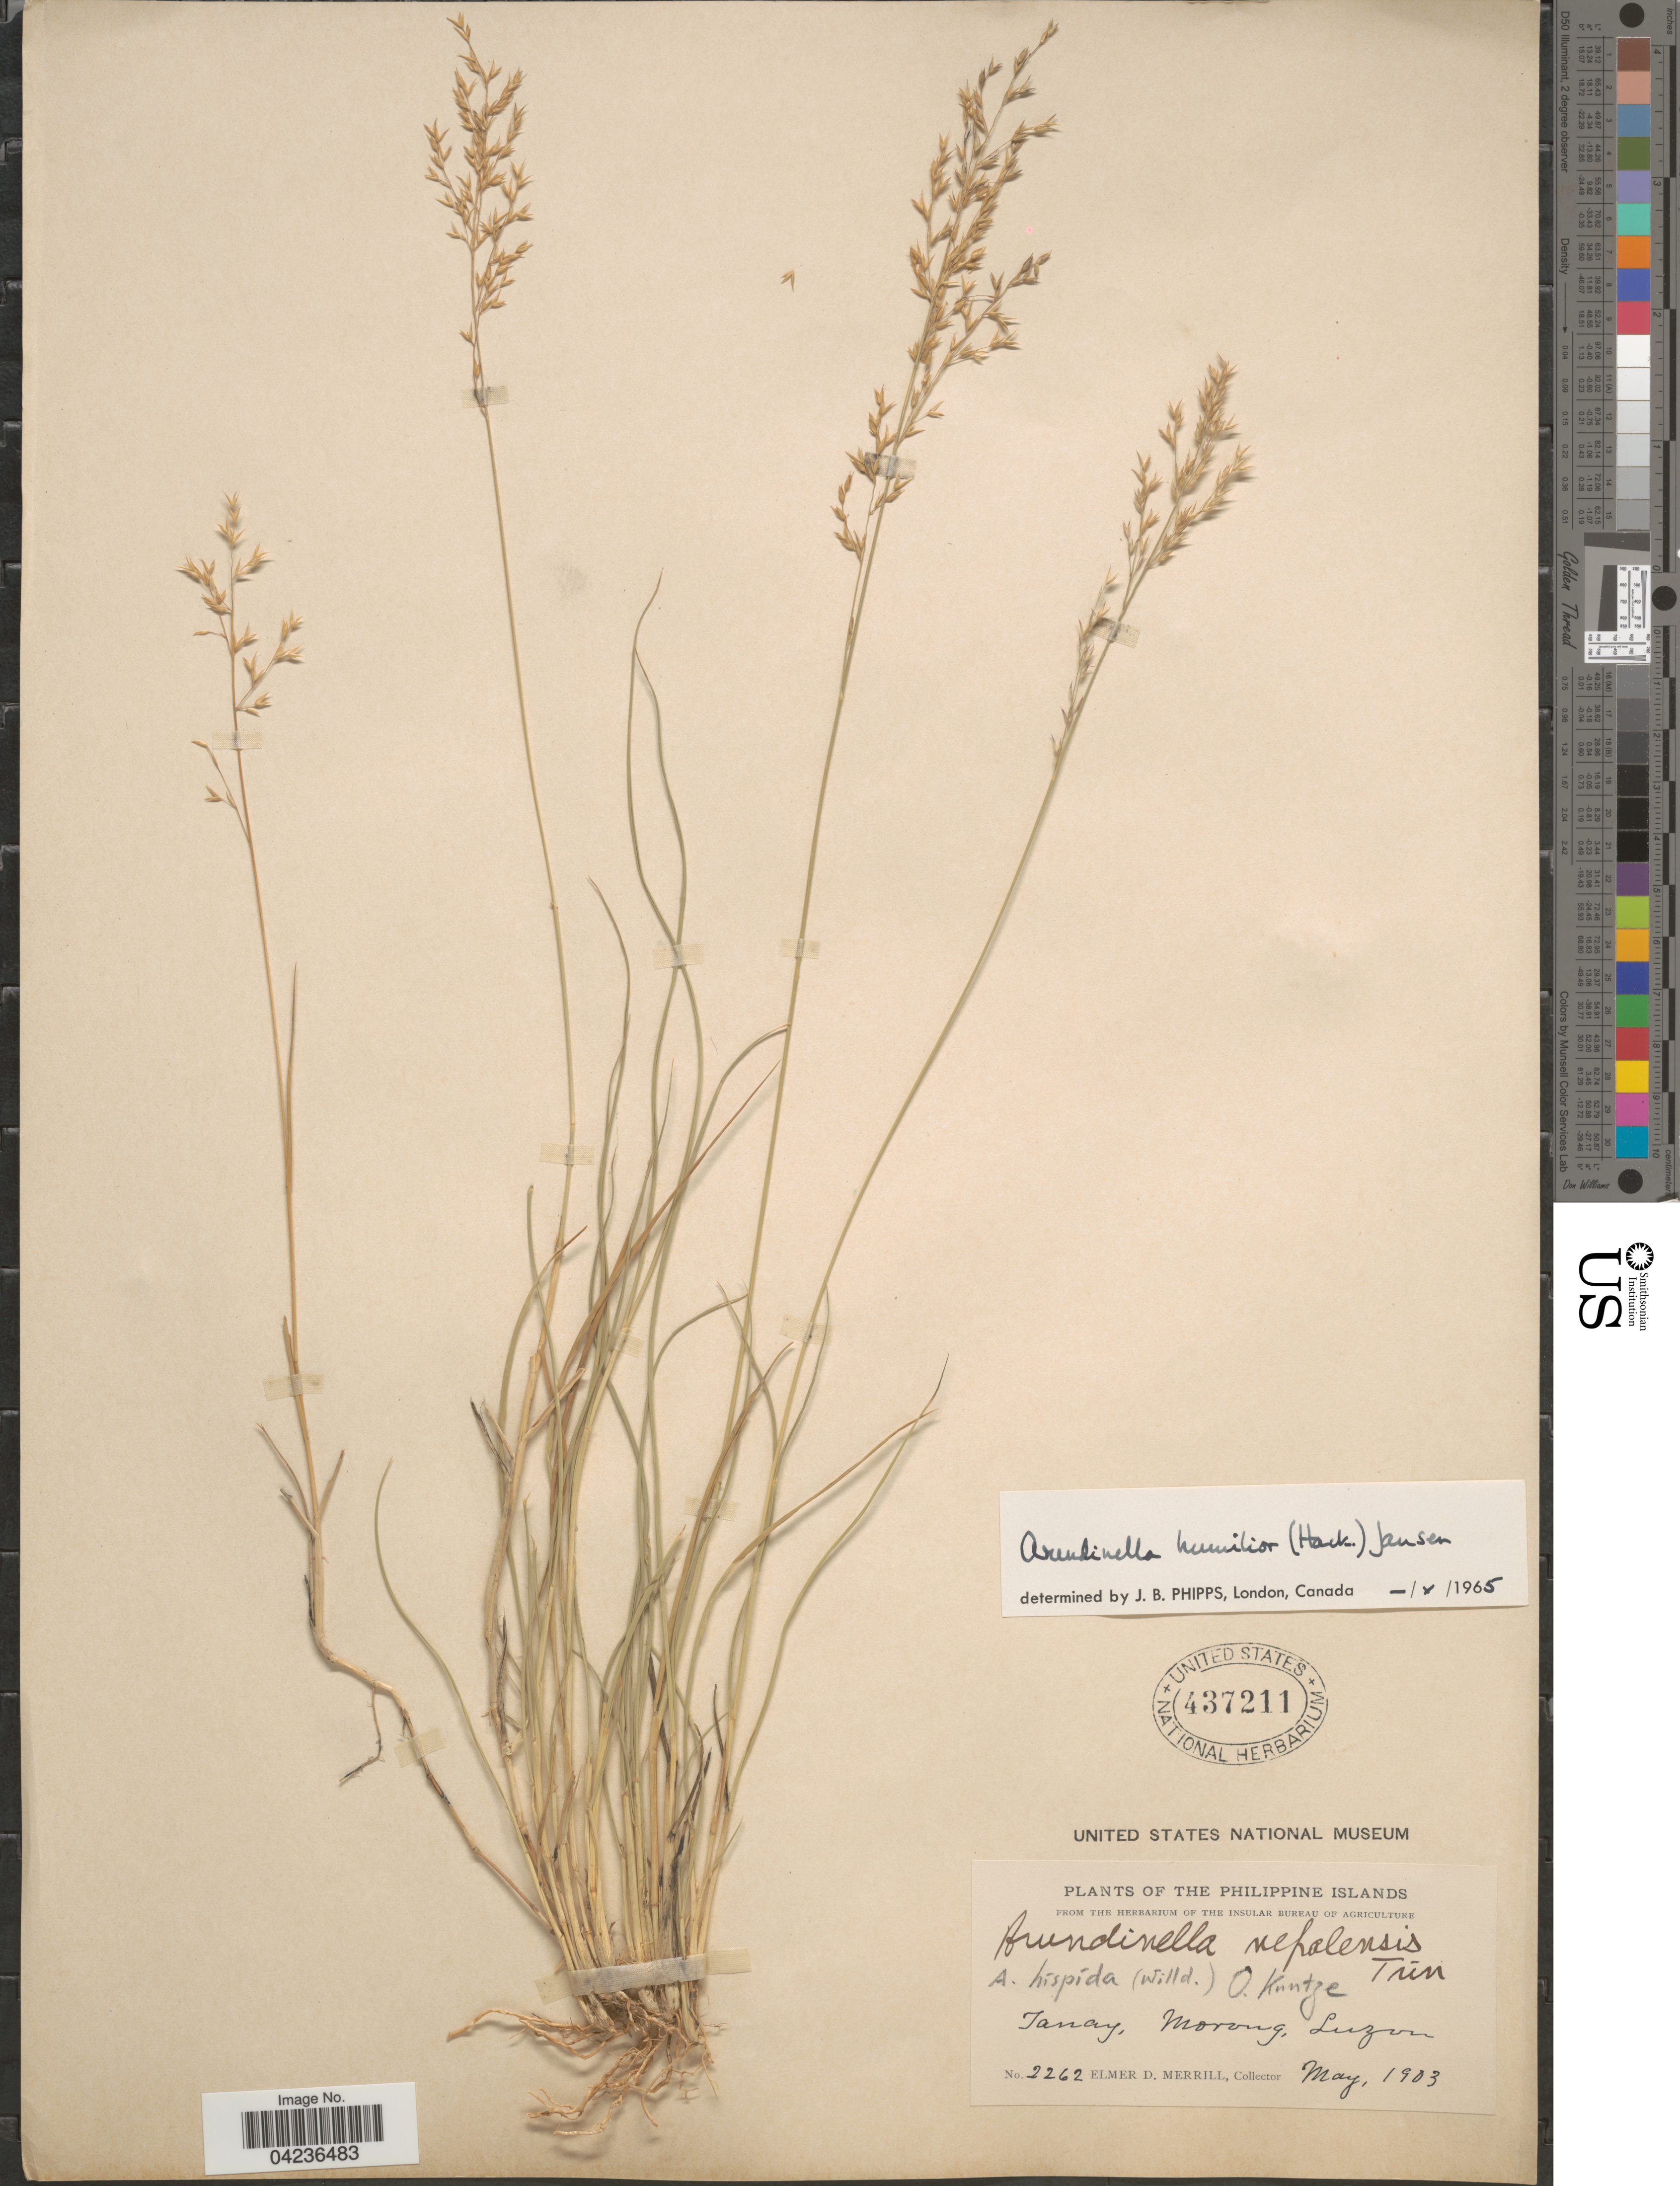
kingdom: Plantae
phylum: Tracheophyta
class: Liliopsida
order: Poales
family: Poaceae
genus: Arundinella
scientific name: Arundinella pubescens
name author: Merr. & Hack.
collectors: E. D. Merrill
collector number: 2262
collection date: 1903-05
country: Philippines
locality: Philippine Islands. Tanay, Morong, Luzon.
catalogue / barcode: US 437211